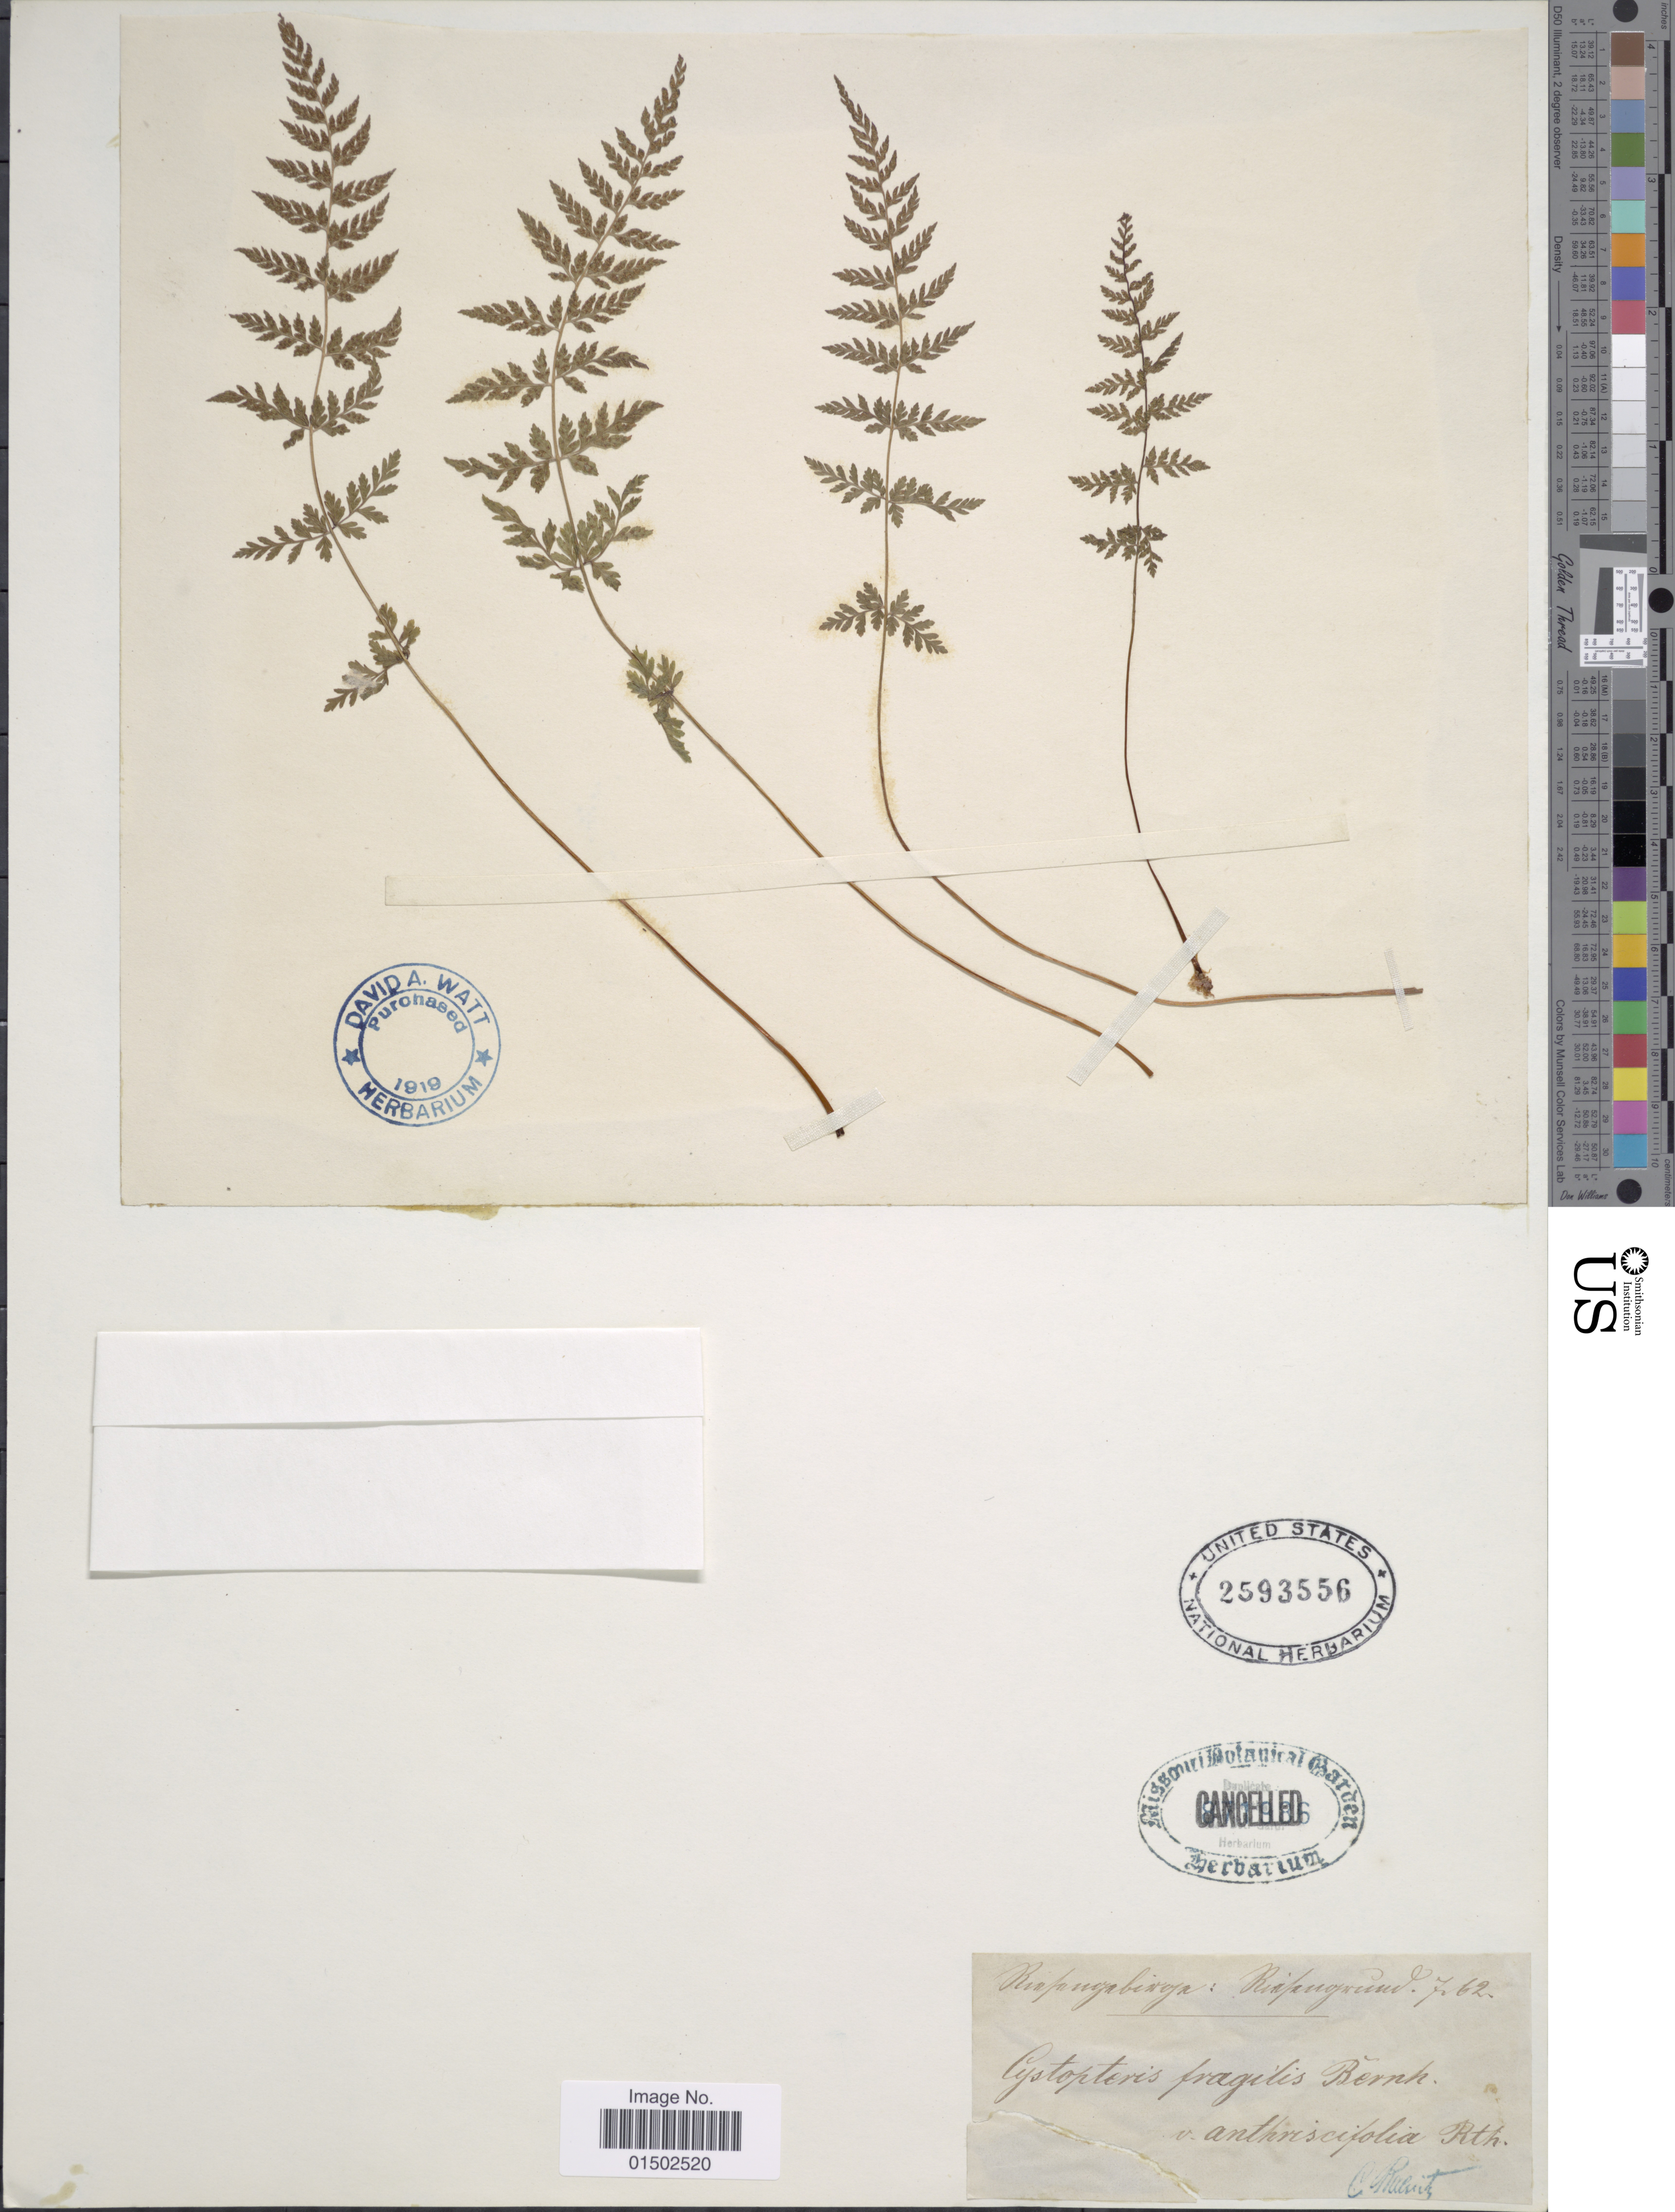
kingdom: Plantae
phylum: Tracheophyta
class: Polypodiopsida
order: Polypodiales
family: Cystopteridaceae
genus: Cystopteris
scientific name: Cystopteris fragilis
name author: (L.) Bernh.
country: Czechia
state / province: Hradec Kralove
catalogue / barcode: US 2593556